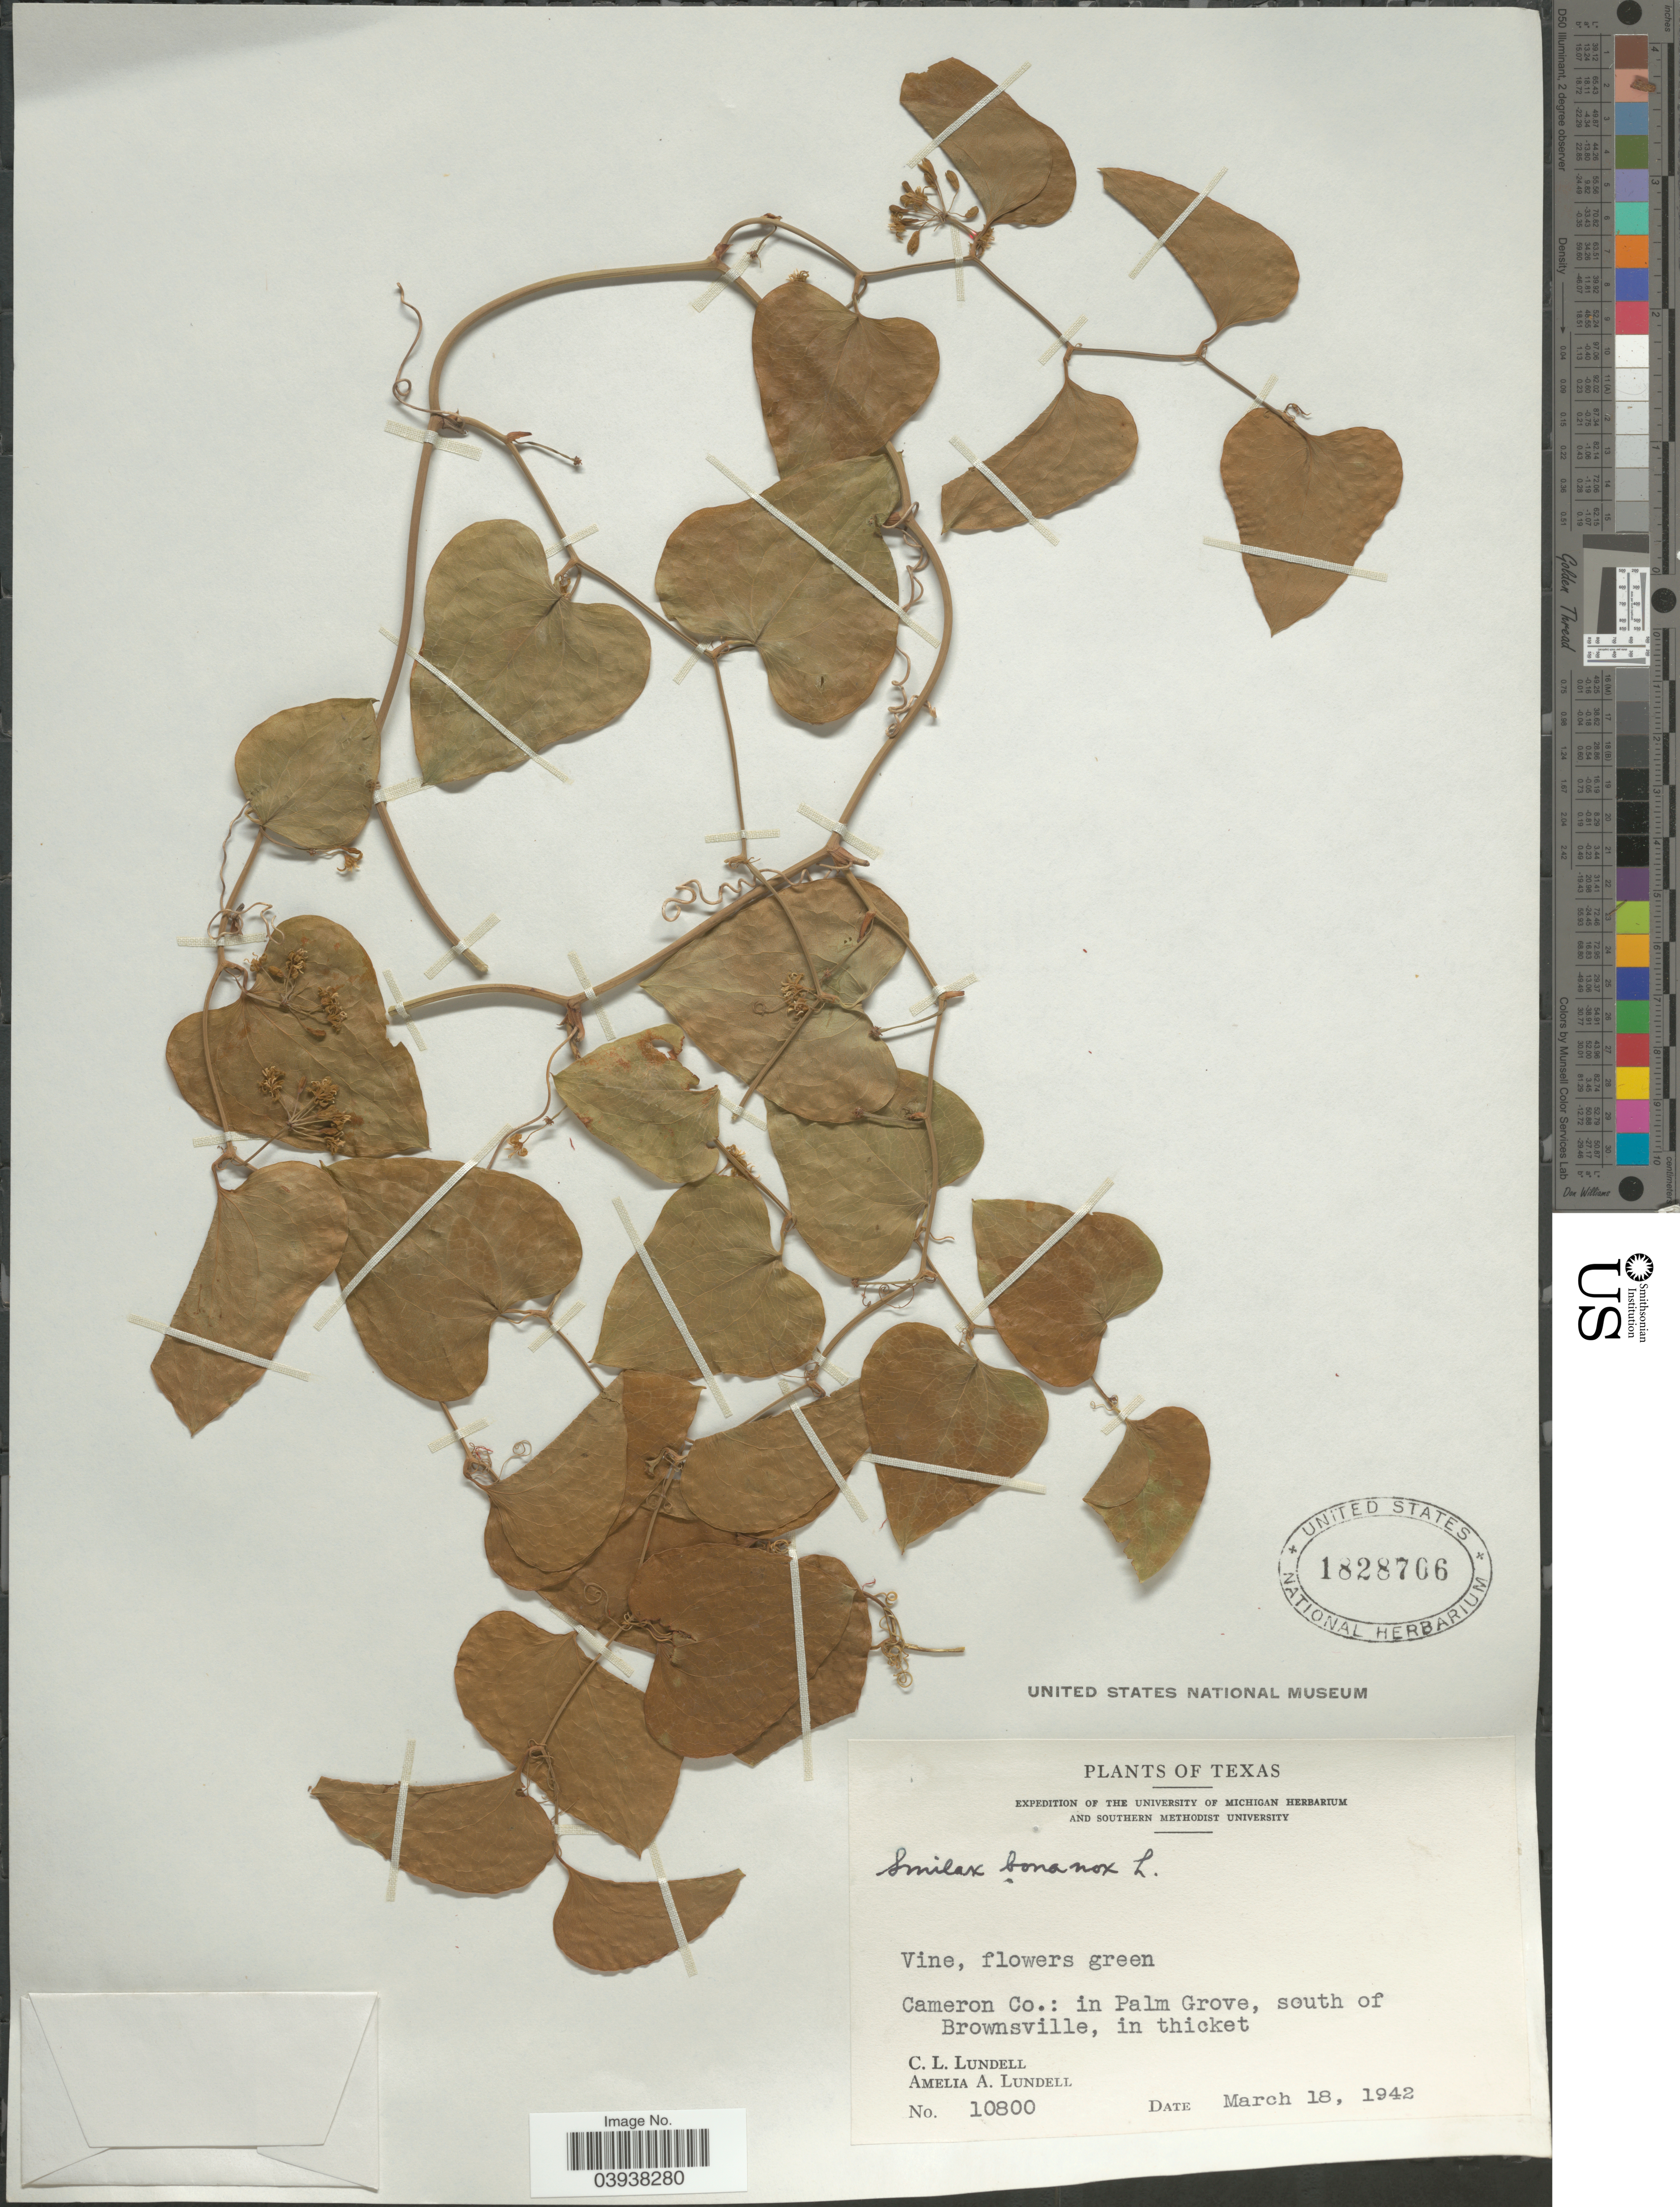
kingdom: Plantae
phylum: Tracheophyta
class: Liliopsida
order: Liliales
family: Smilacaceae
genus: Smilax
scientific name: Smilax bona-nox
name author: L.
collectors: C. L. Lundell & A. A. Lundell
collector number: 10800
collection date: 1942-03-18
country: United States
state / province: Texas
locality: Cameron Co.: in Palm Grove, south of Brownsville, in thicket.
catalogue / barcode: US 1828706